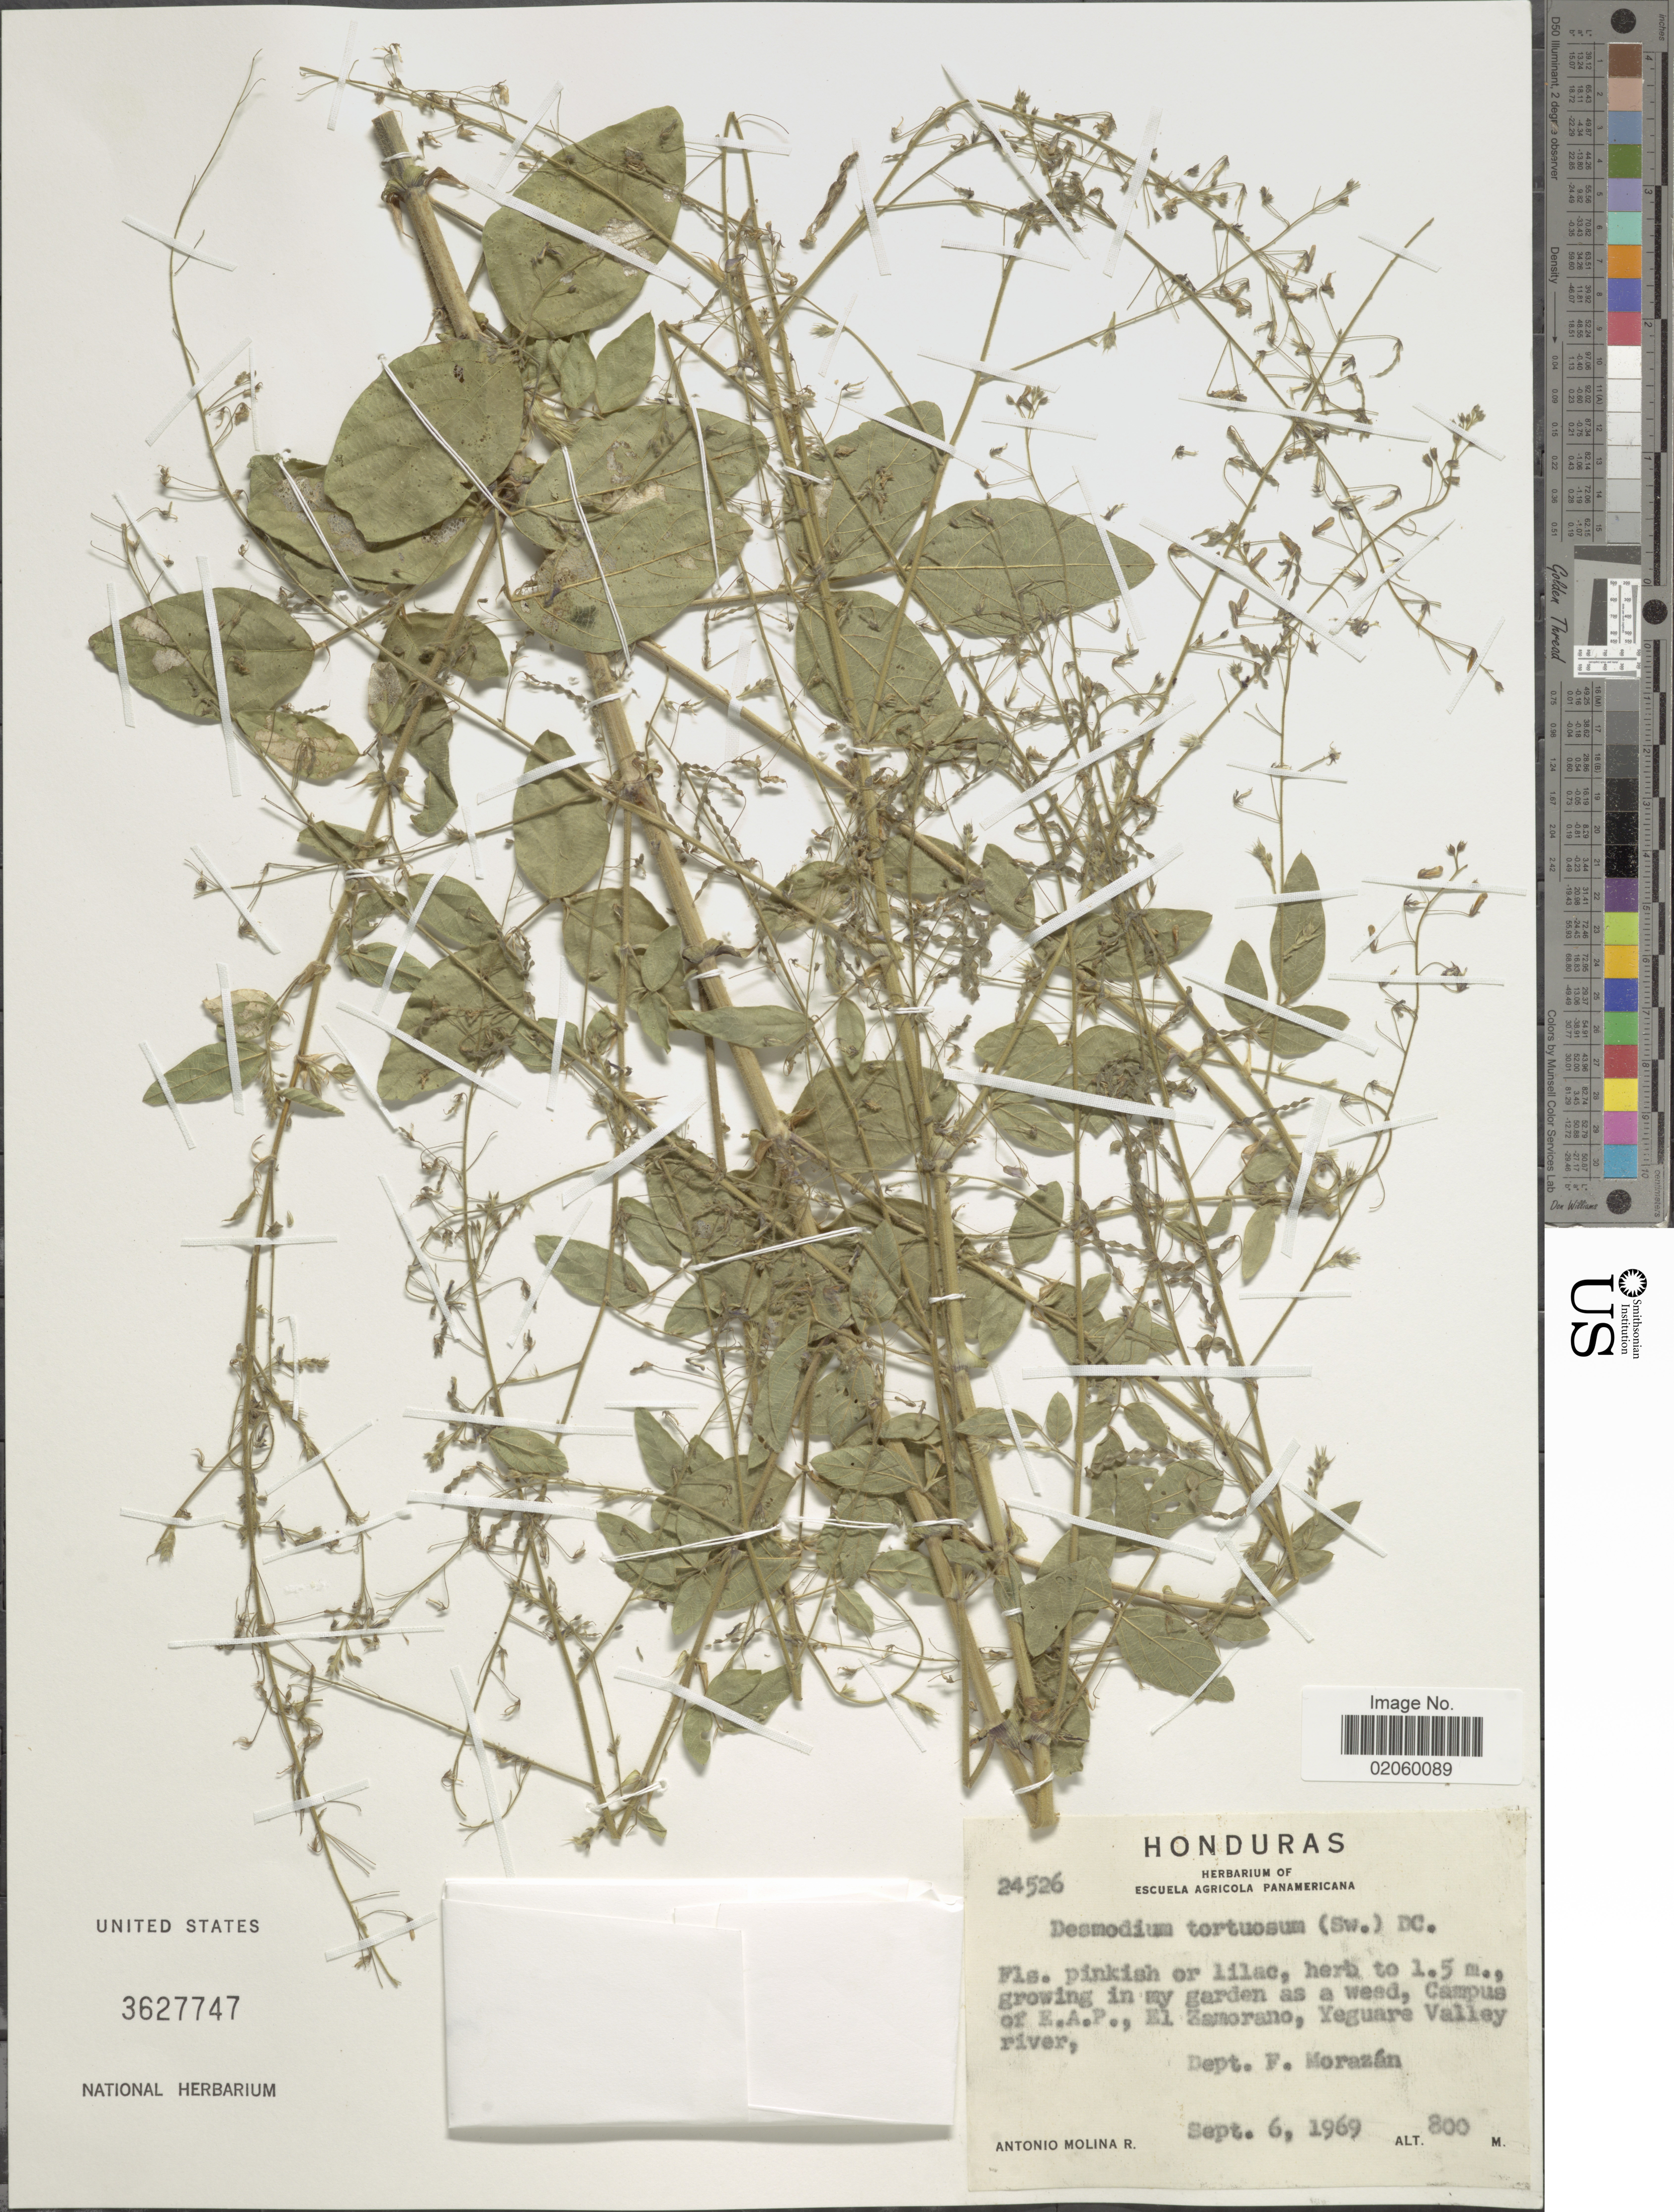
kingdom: Plantae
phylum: Tracheophyta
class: Magnoliopsida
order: Fabales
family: Fabaceae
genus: Desmodium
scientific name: Desmodium tortuosum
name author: (Sw.) DC.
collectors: A. Molina R.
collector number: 24526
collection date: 1969-09-06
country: Honduras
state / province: Fco. Morazán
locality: Campus of E.A.P. El Zamorano, Yeguare Valley river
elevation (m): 800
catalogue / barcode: US 3627747